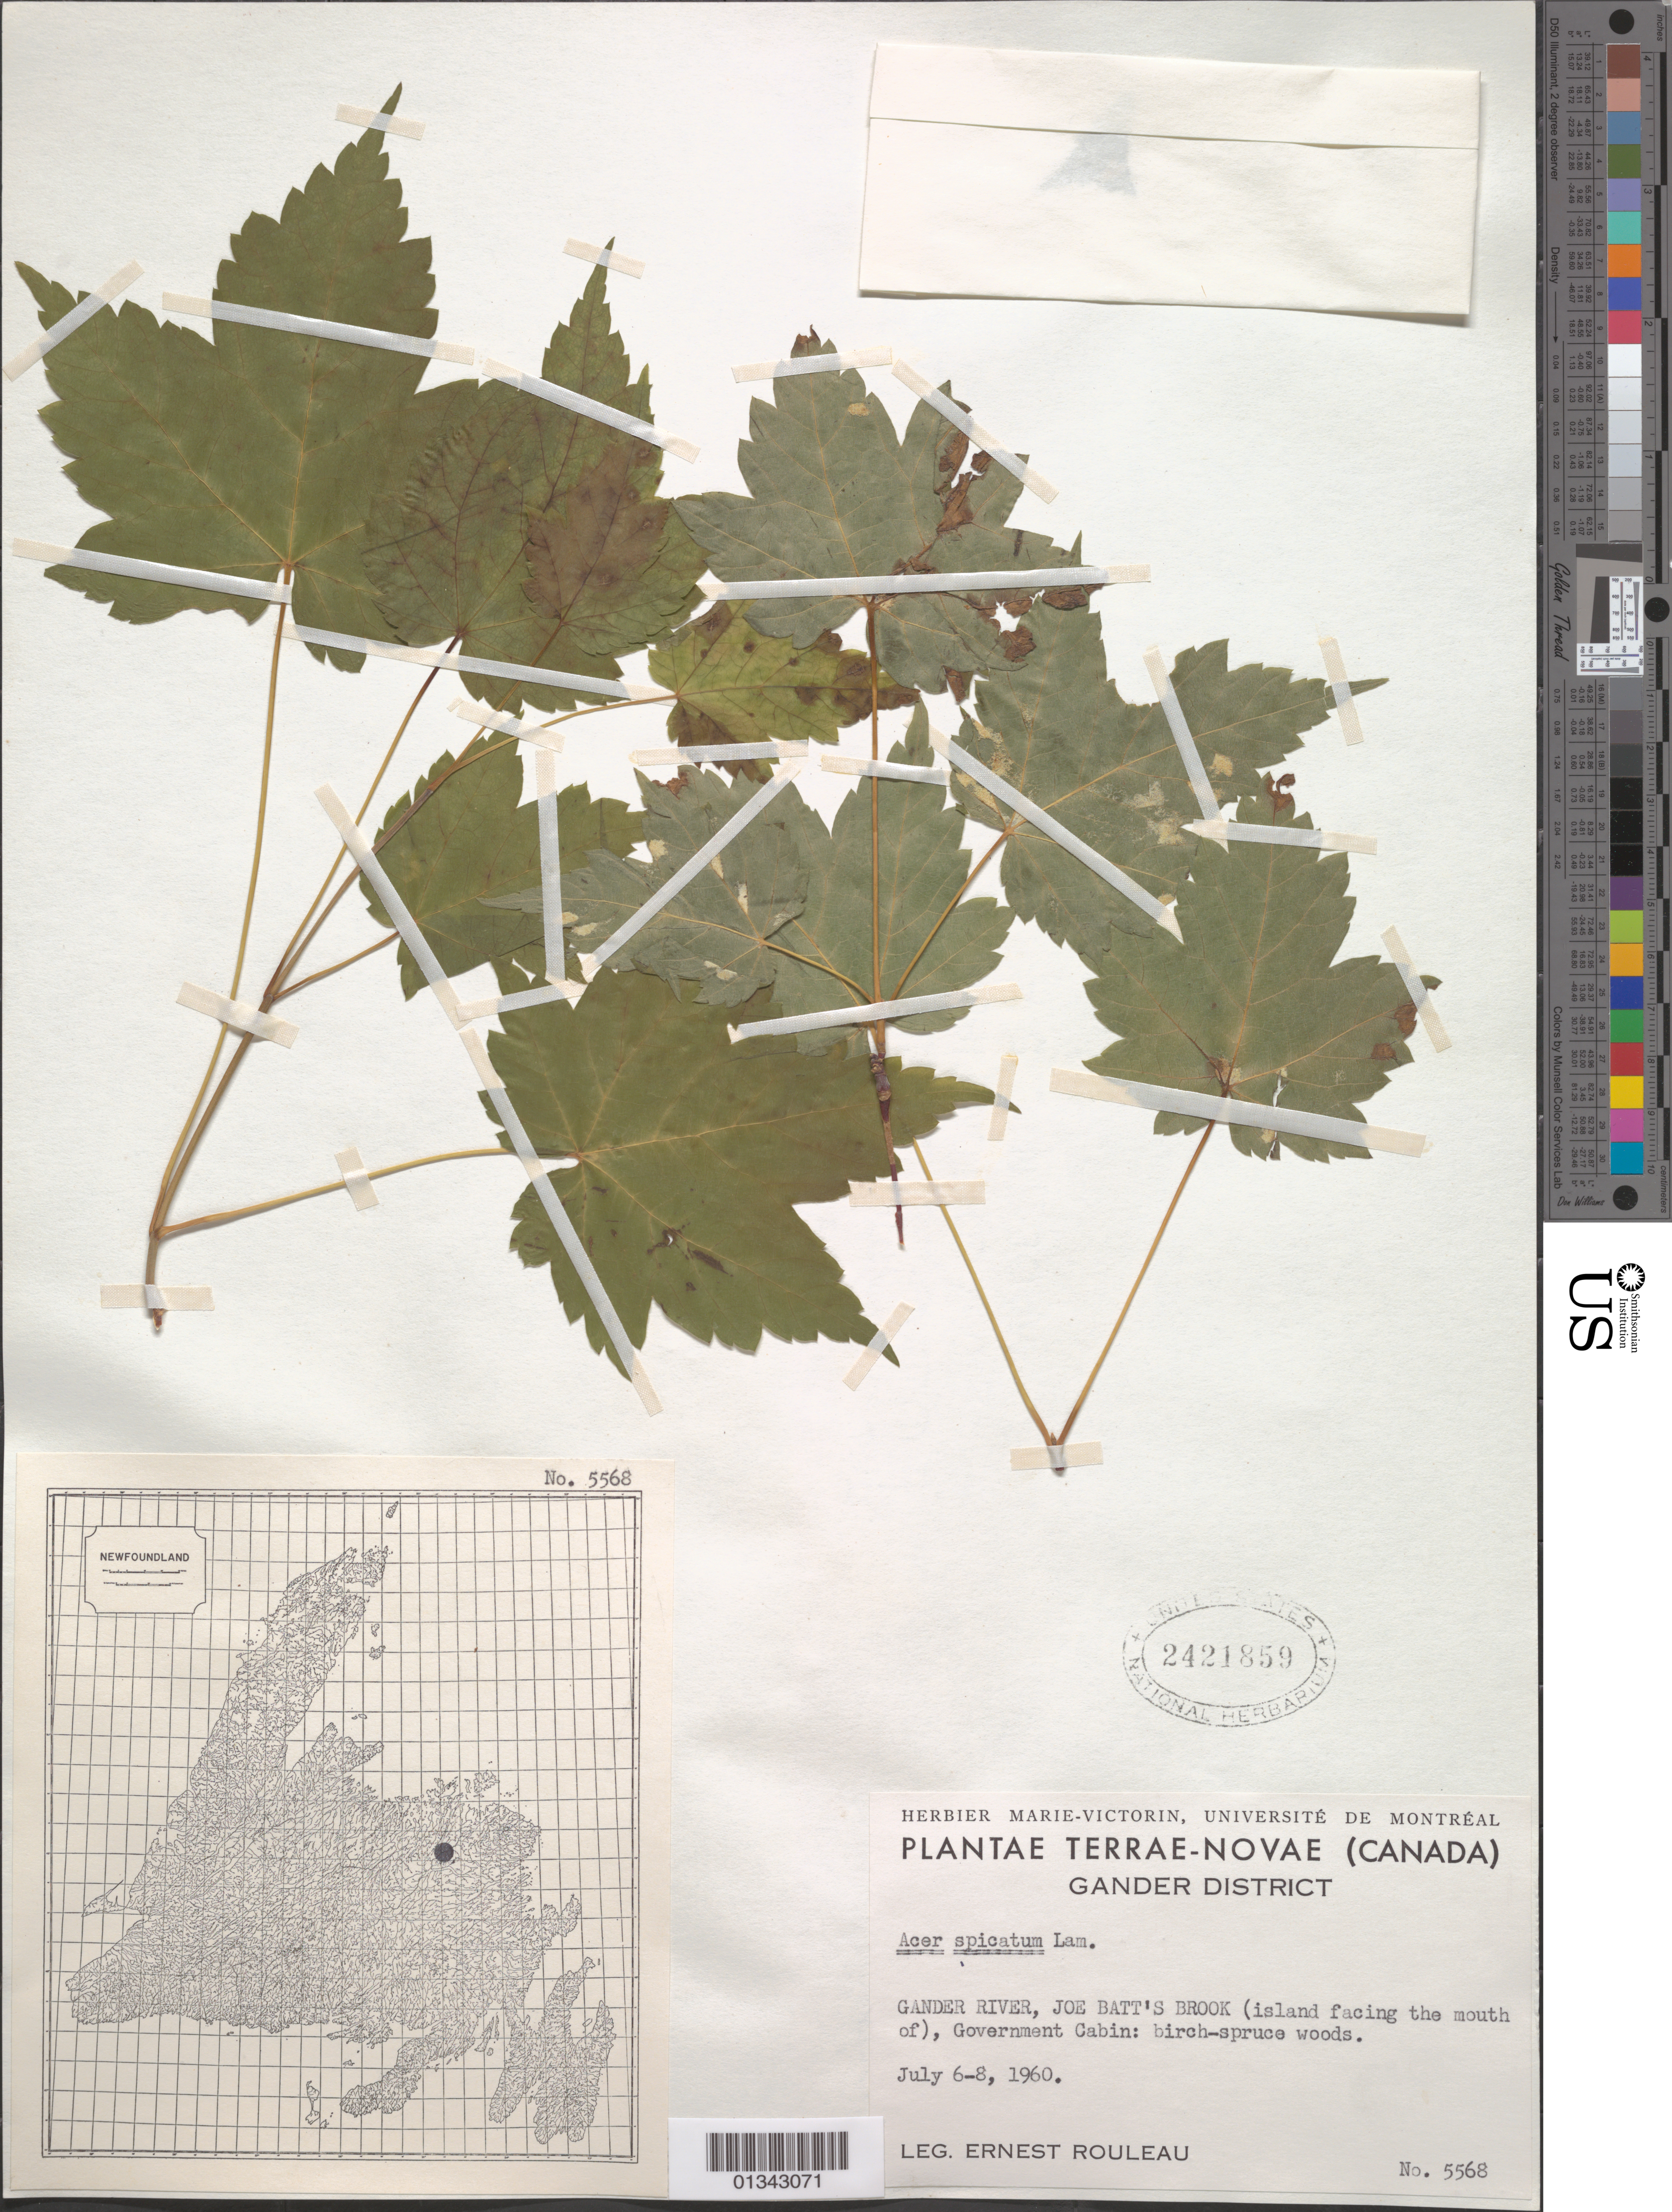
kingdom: Plantae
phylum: Tracheophyta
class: Magnoliopsida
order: Sapindales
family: Sapindaceae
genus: Acer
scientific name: Acer spicatum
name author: Lam.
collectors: E. Rouleau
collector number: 5568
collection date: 1960-07-06/1960-07-08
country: Canada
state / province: Newfoundland and Labrador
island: Newfoundland Island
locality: Gander District, Gander River, Joe Batt's Brook (island facing the mouth of,) Government Cabin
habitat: Birch-spruce woods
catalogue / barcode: US 2421859